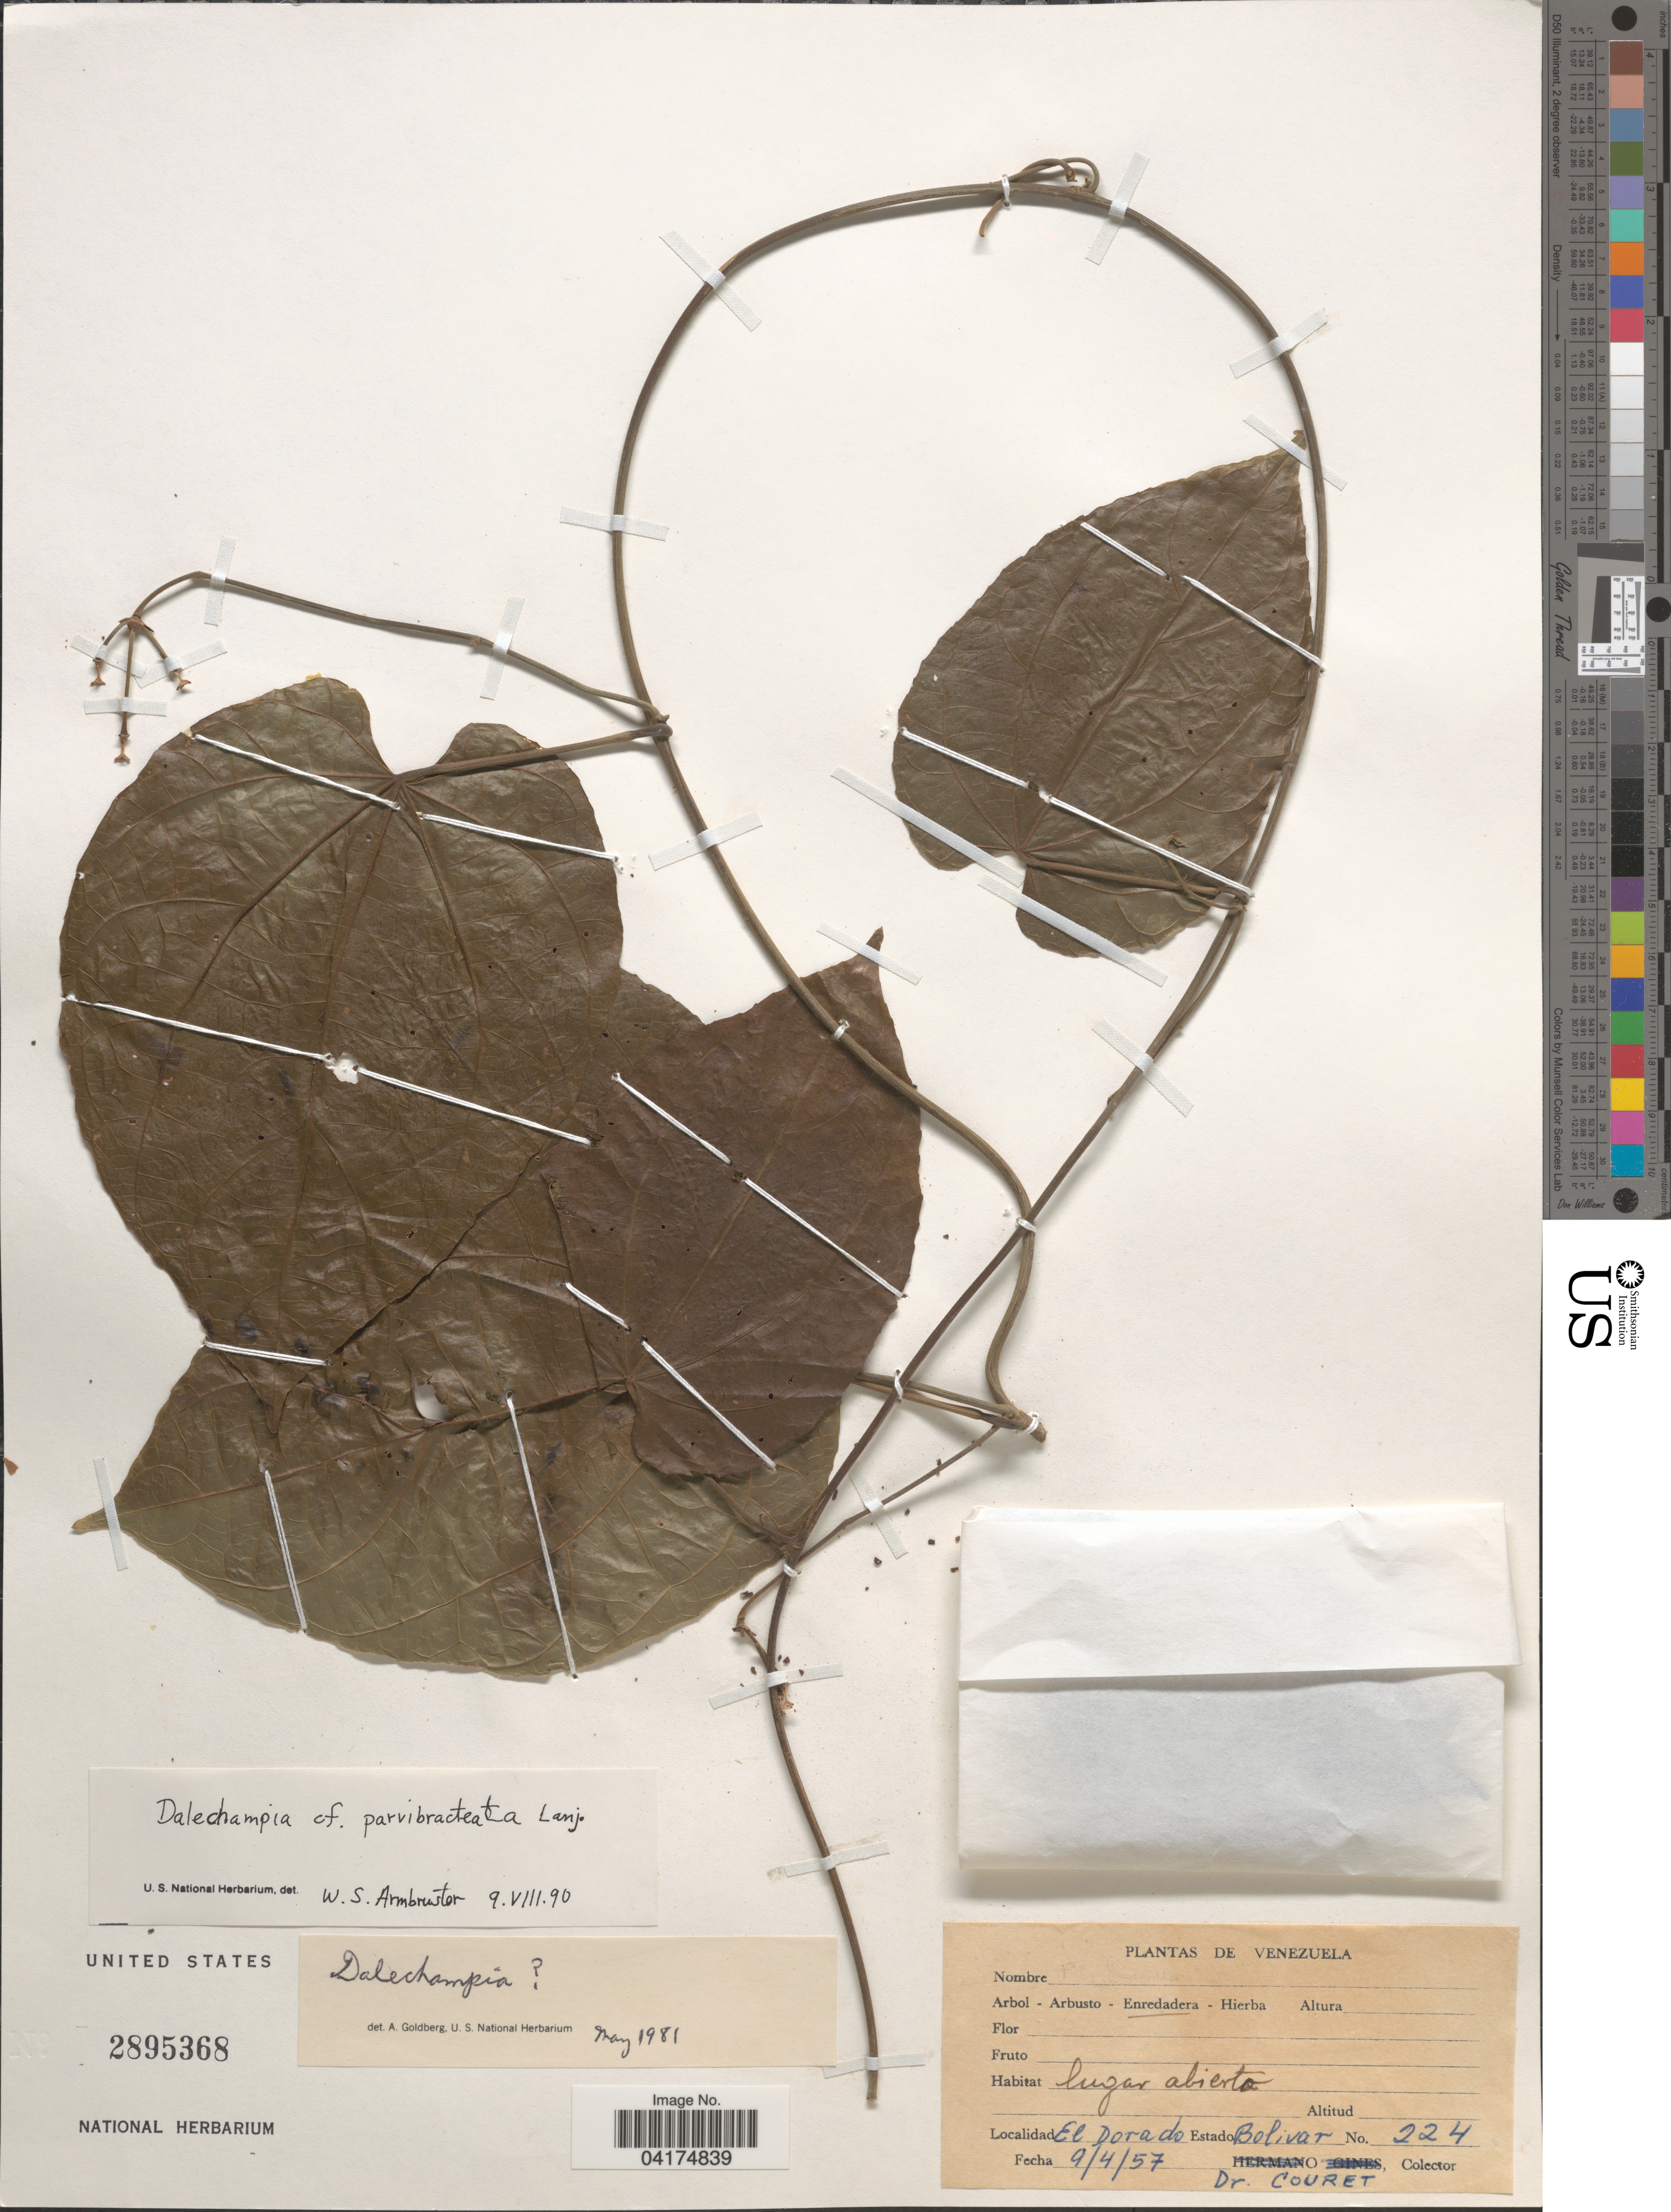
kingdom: Plantae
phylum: Tracheophyta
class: Magnoliopsida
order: Malpighiales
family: Euphorbiaceae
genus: Dalechampia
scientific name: Dalechampia parvibracteata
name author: Lanj.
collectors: -. Couret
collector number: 224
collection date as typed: Transcribed d/m/y: 9/4/57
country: Venezuela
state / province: Bolivar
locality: El Dorado.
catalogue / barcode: US 2895368